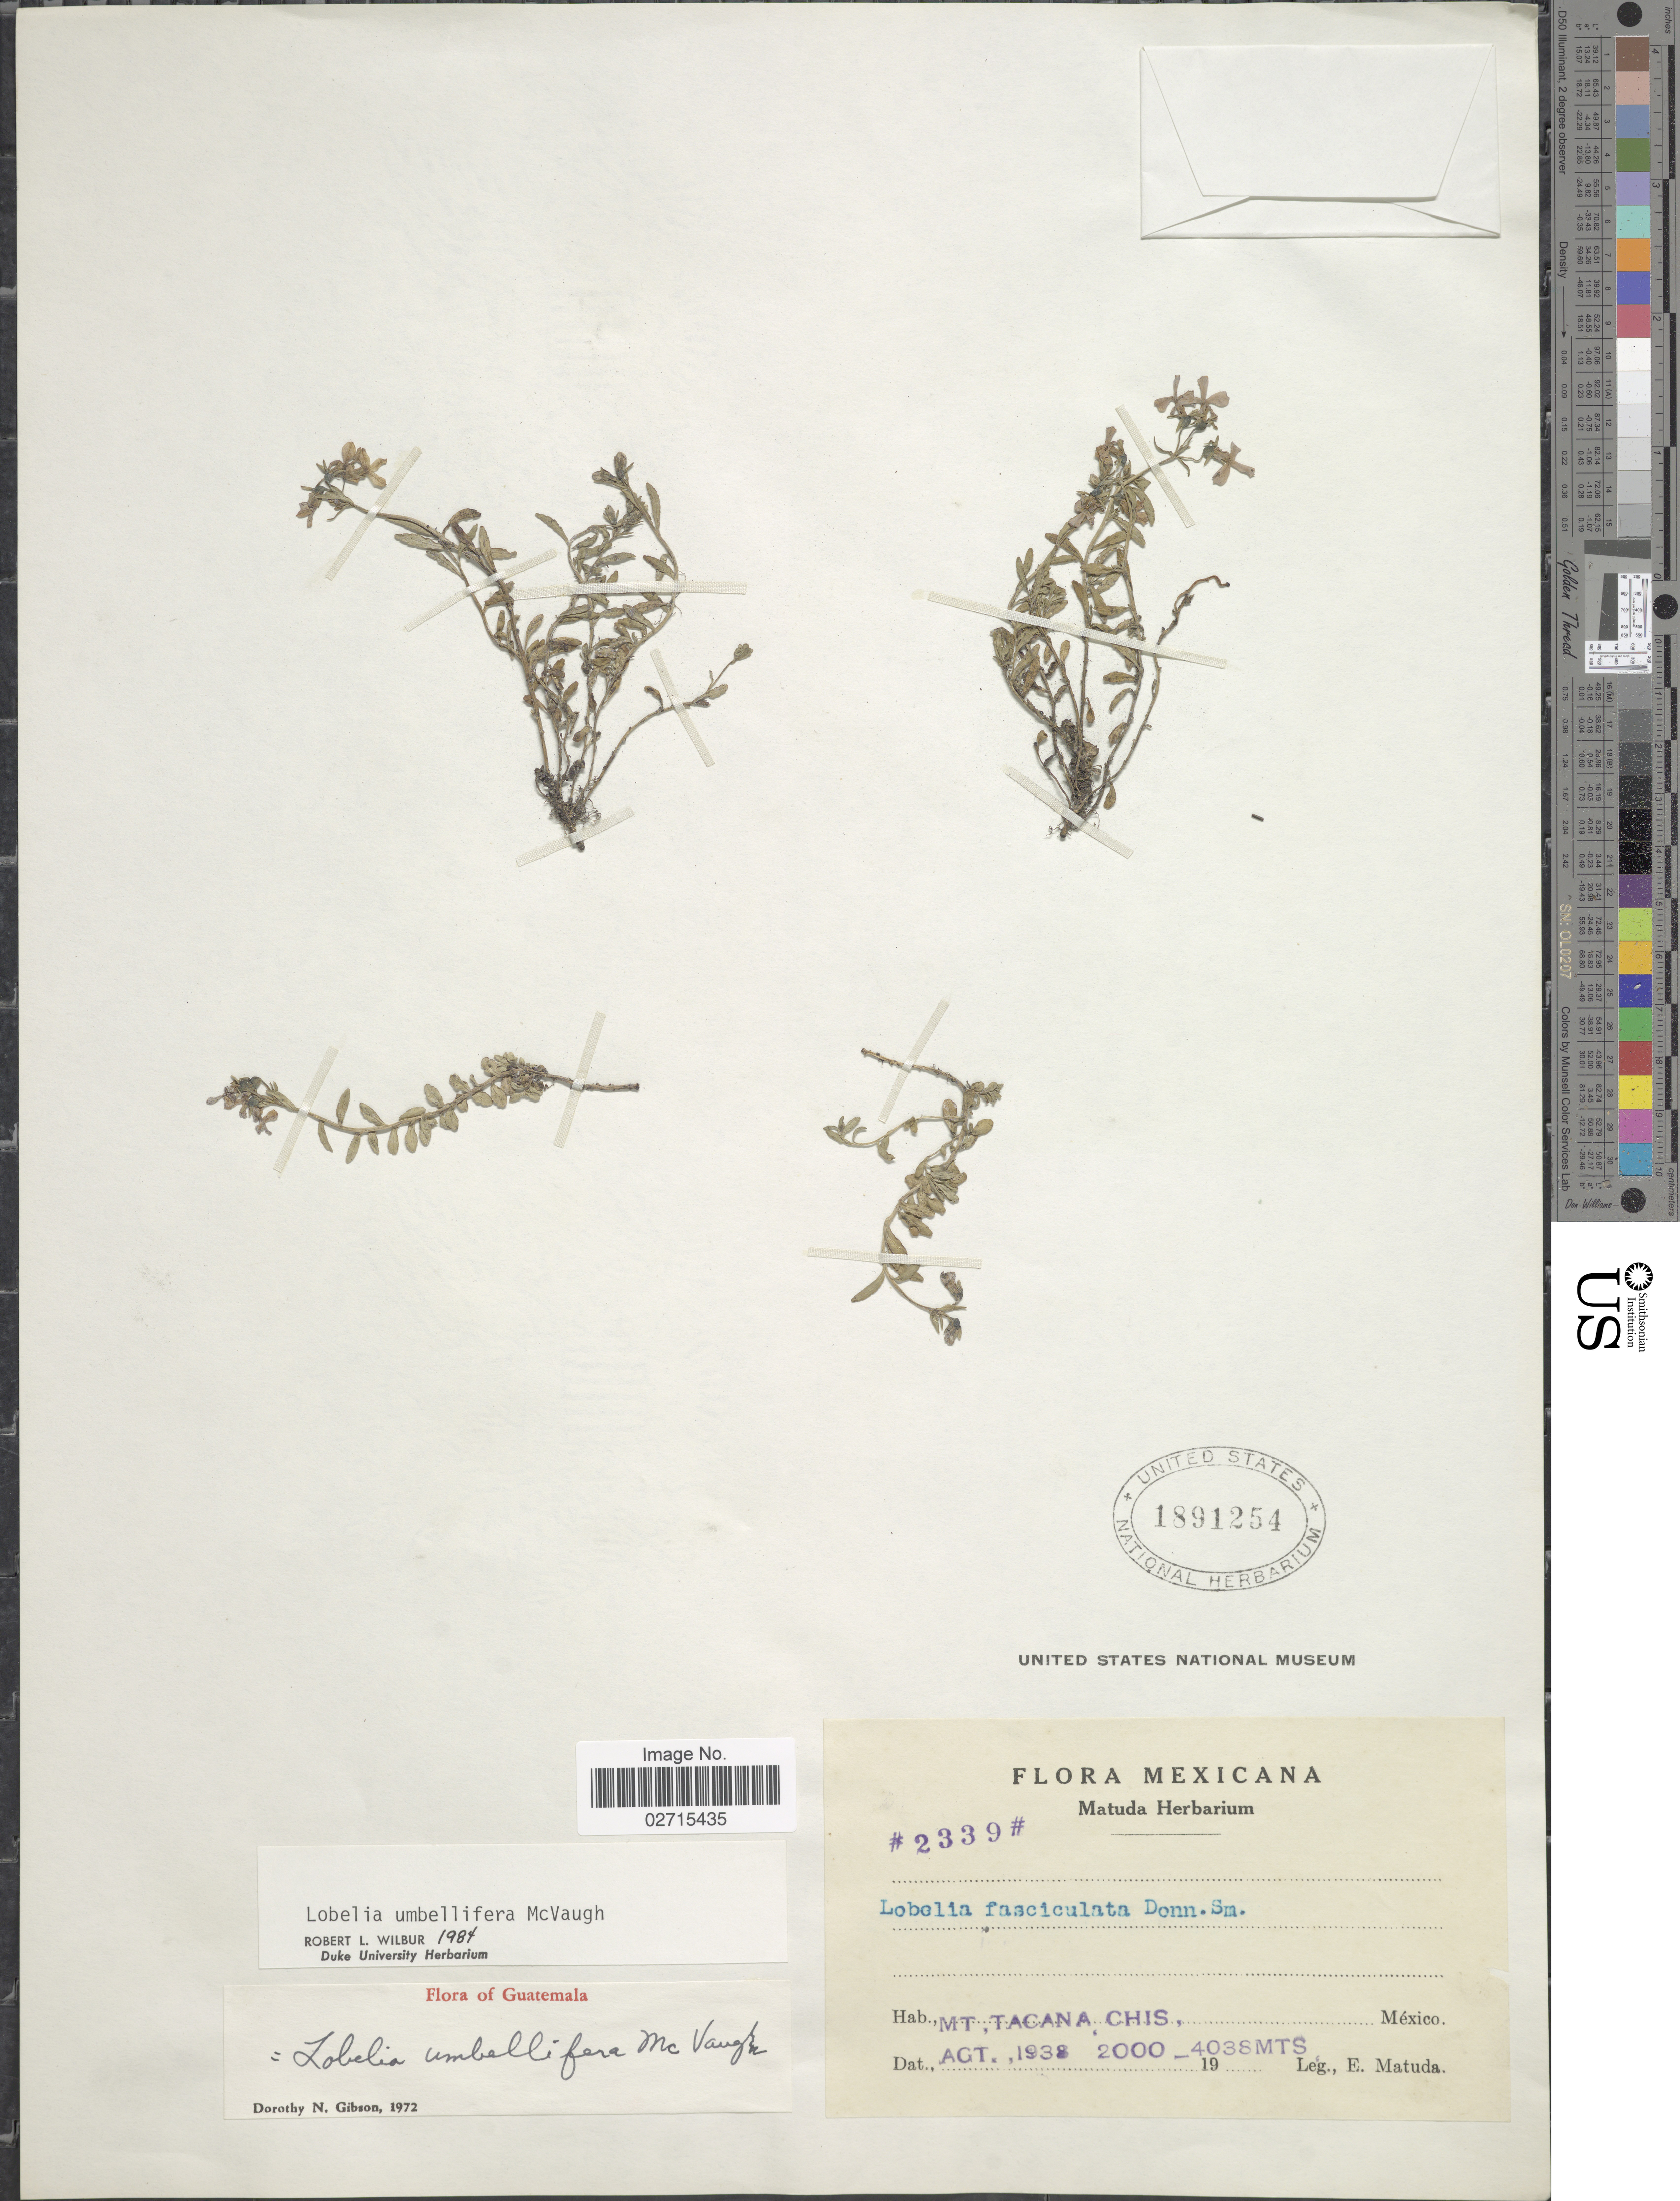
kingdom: Plantae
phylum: Tracheophyta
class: Magnoliopsida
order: Asterales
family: Campanulaceae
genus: Lobelia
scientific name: Lobelia umbellifera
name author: McVaugh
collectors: E. Matuda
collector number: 2339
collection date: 1938-08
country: Mexico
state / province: Chiapas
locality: Mt Tacana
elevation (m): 2000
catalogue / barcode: US 1891254